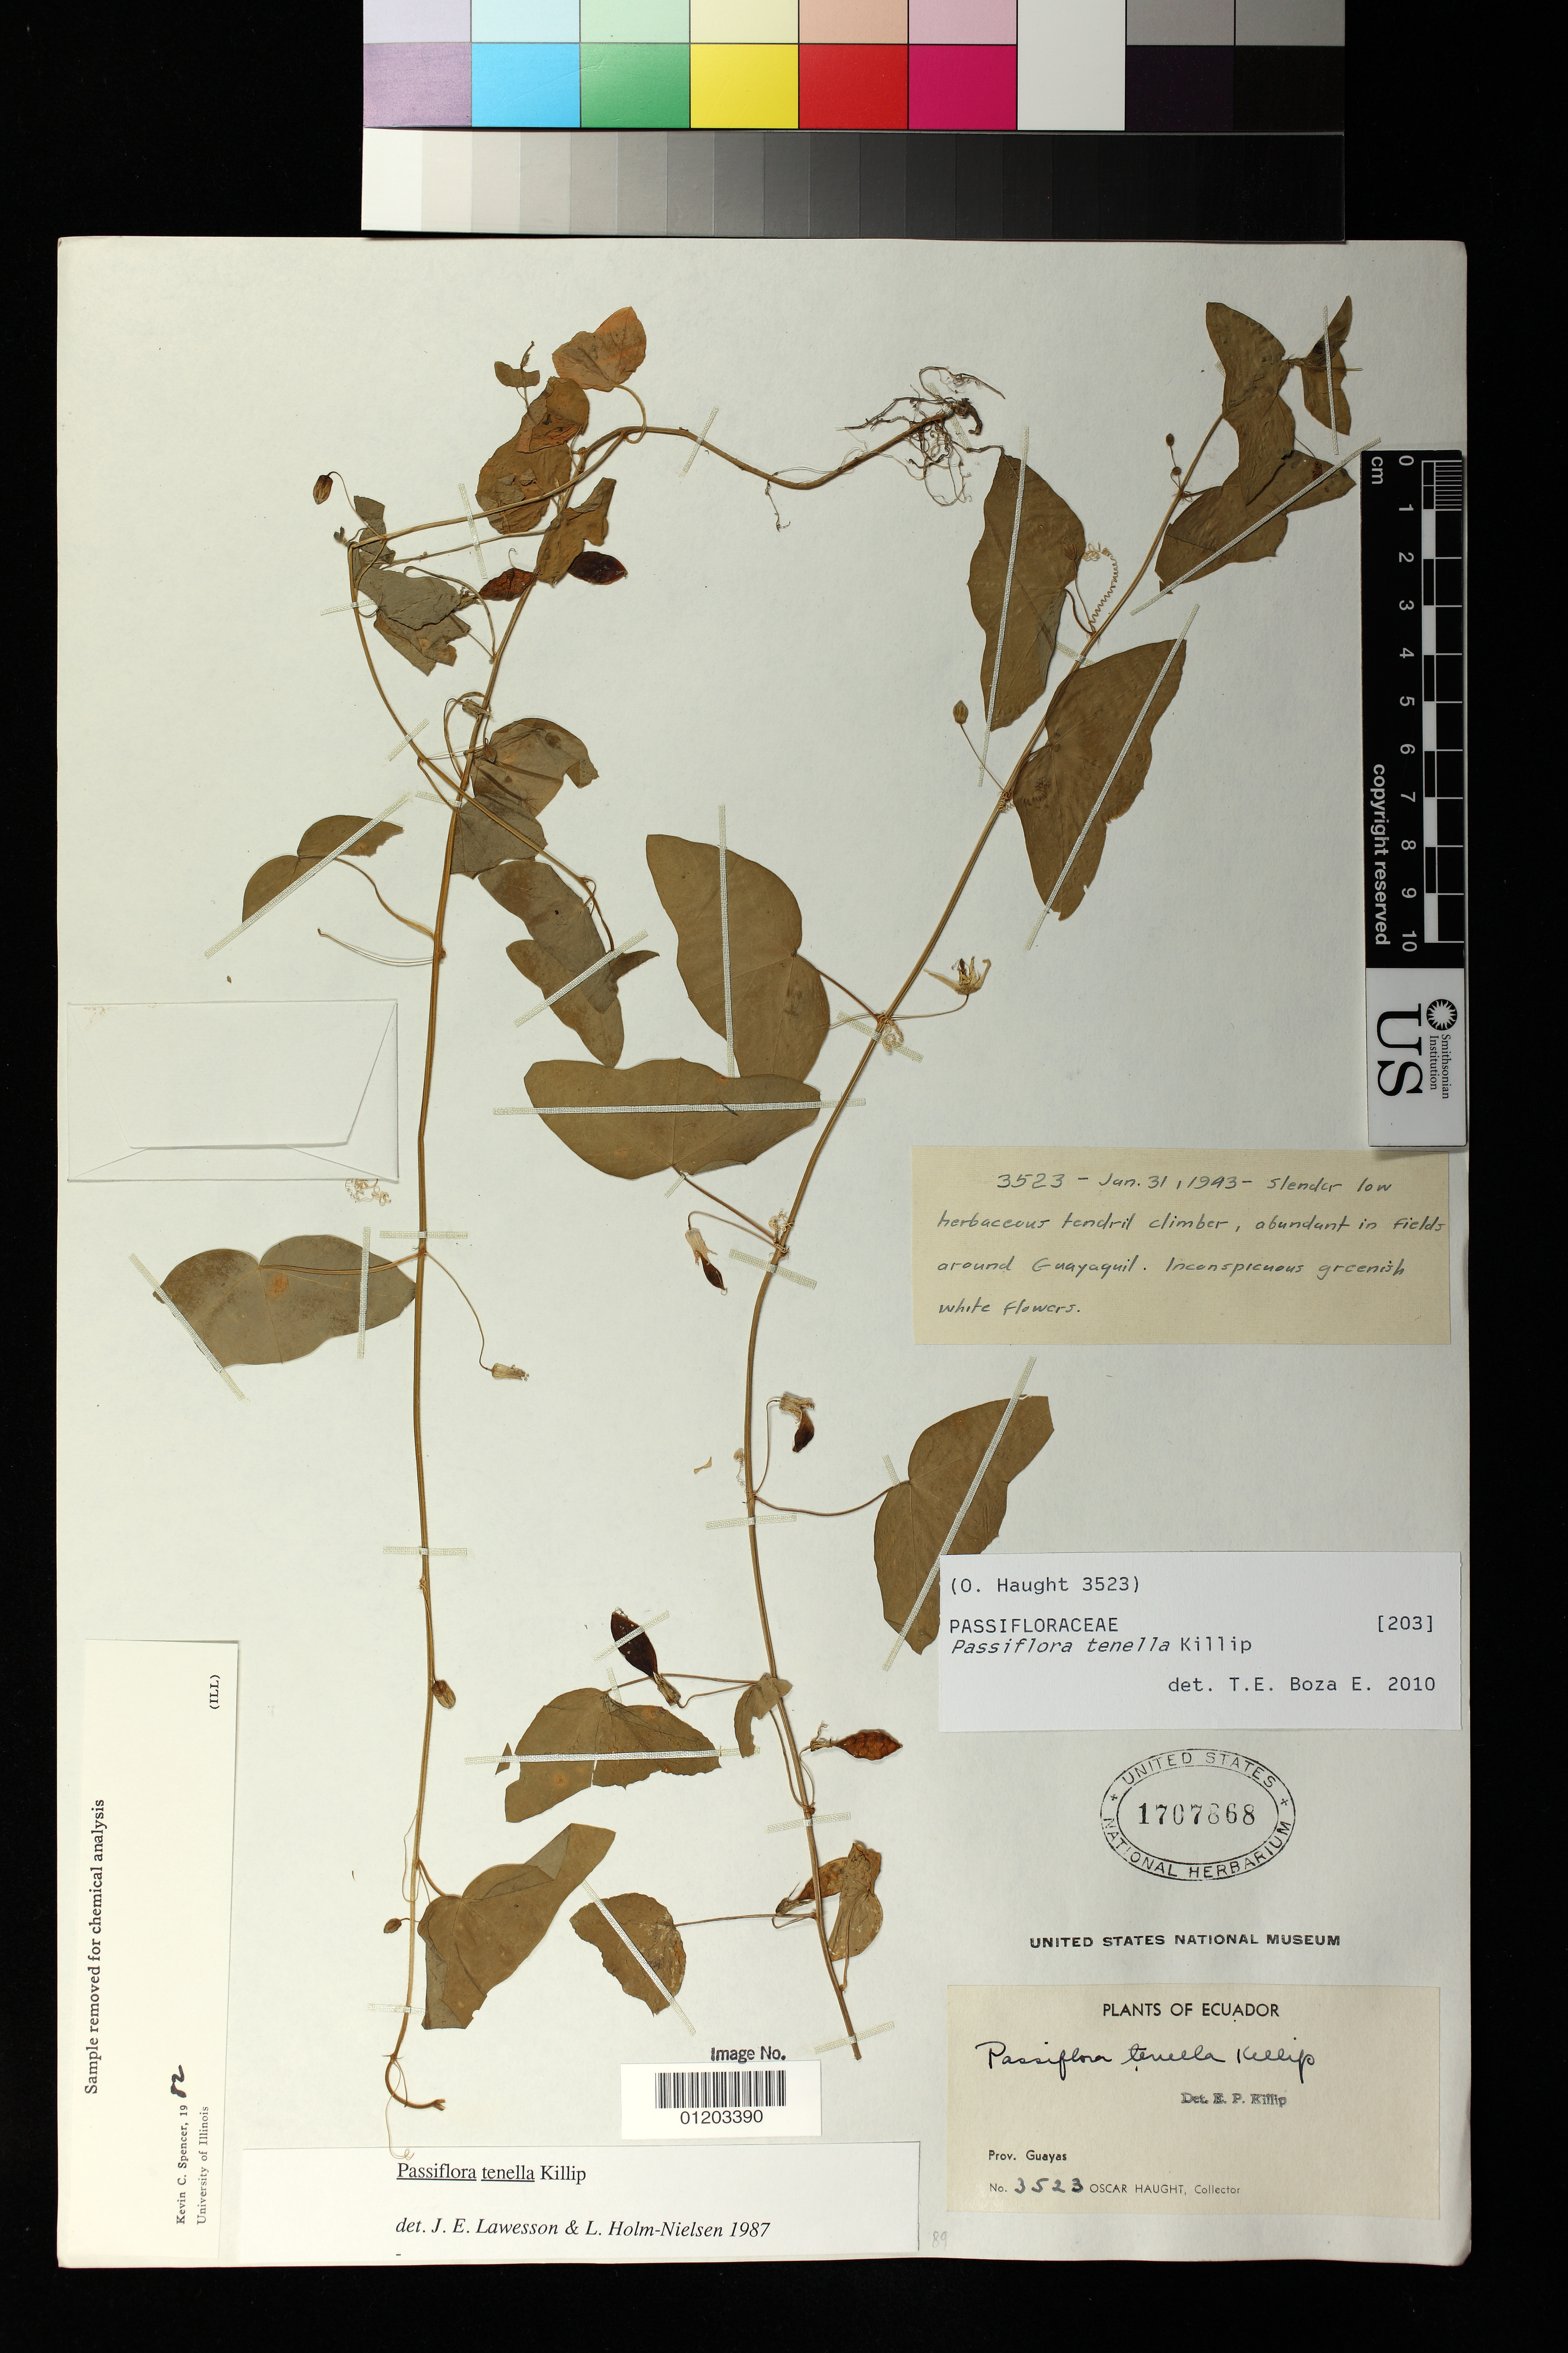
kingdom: Plantae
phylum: Tracheophyta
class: Magnoliopsida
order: Malpighiales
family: Passifloraceae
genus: Passiflora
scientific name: Passiflora tenella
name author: Killip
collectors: O. Haught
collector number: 3523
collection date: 1943-01-31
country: Ecuador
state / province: Guayas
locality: abundant in fields around Guayaguil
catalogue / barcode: US 1707868